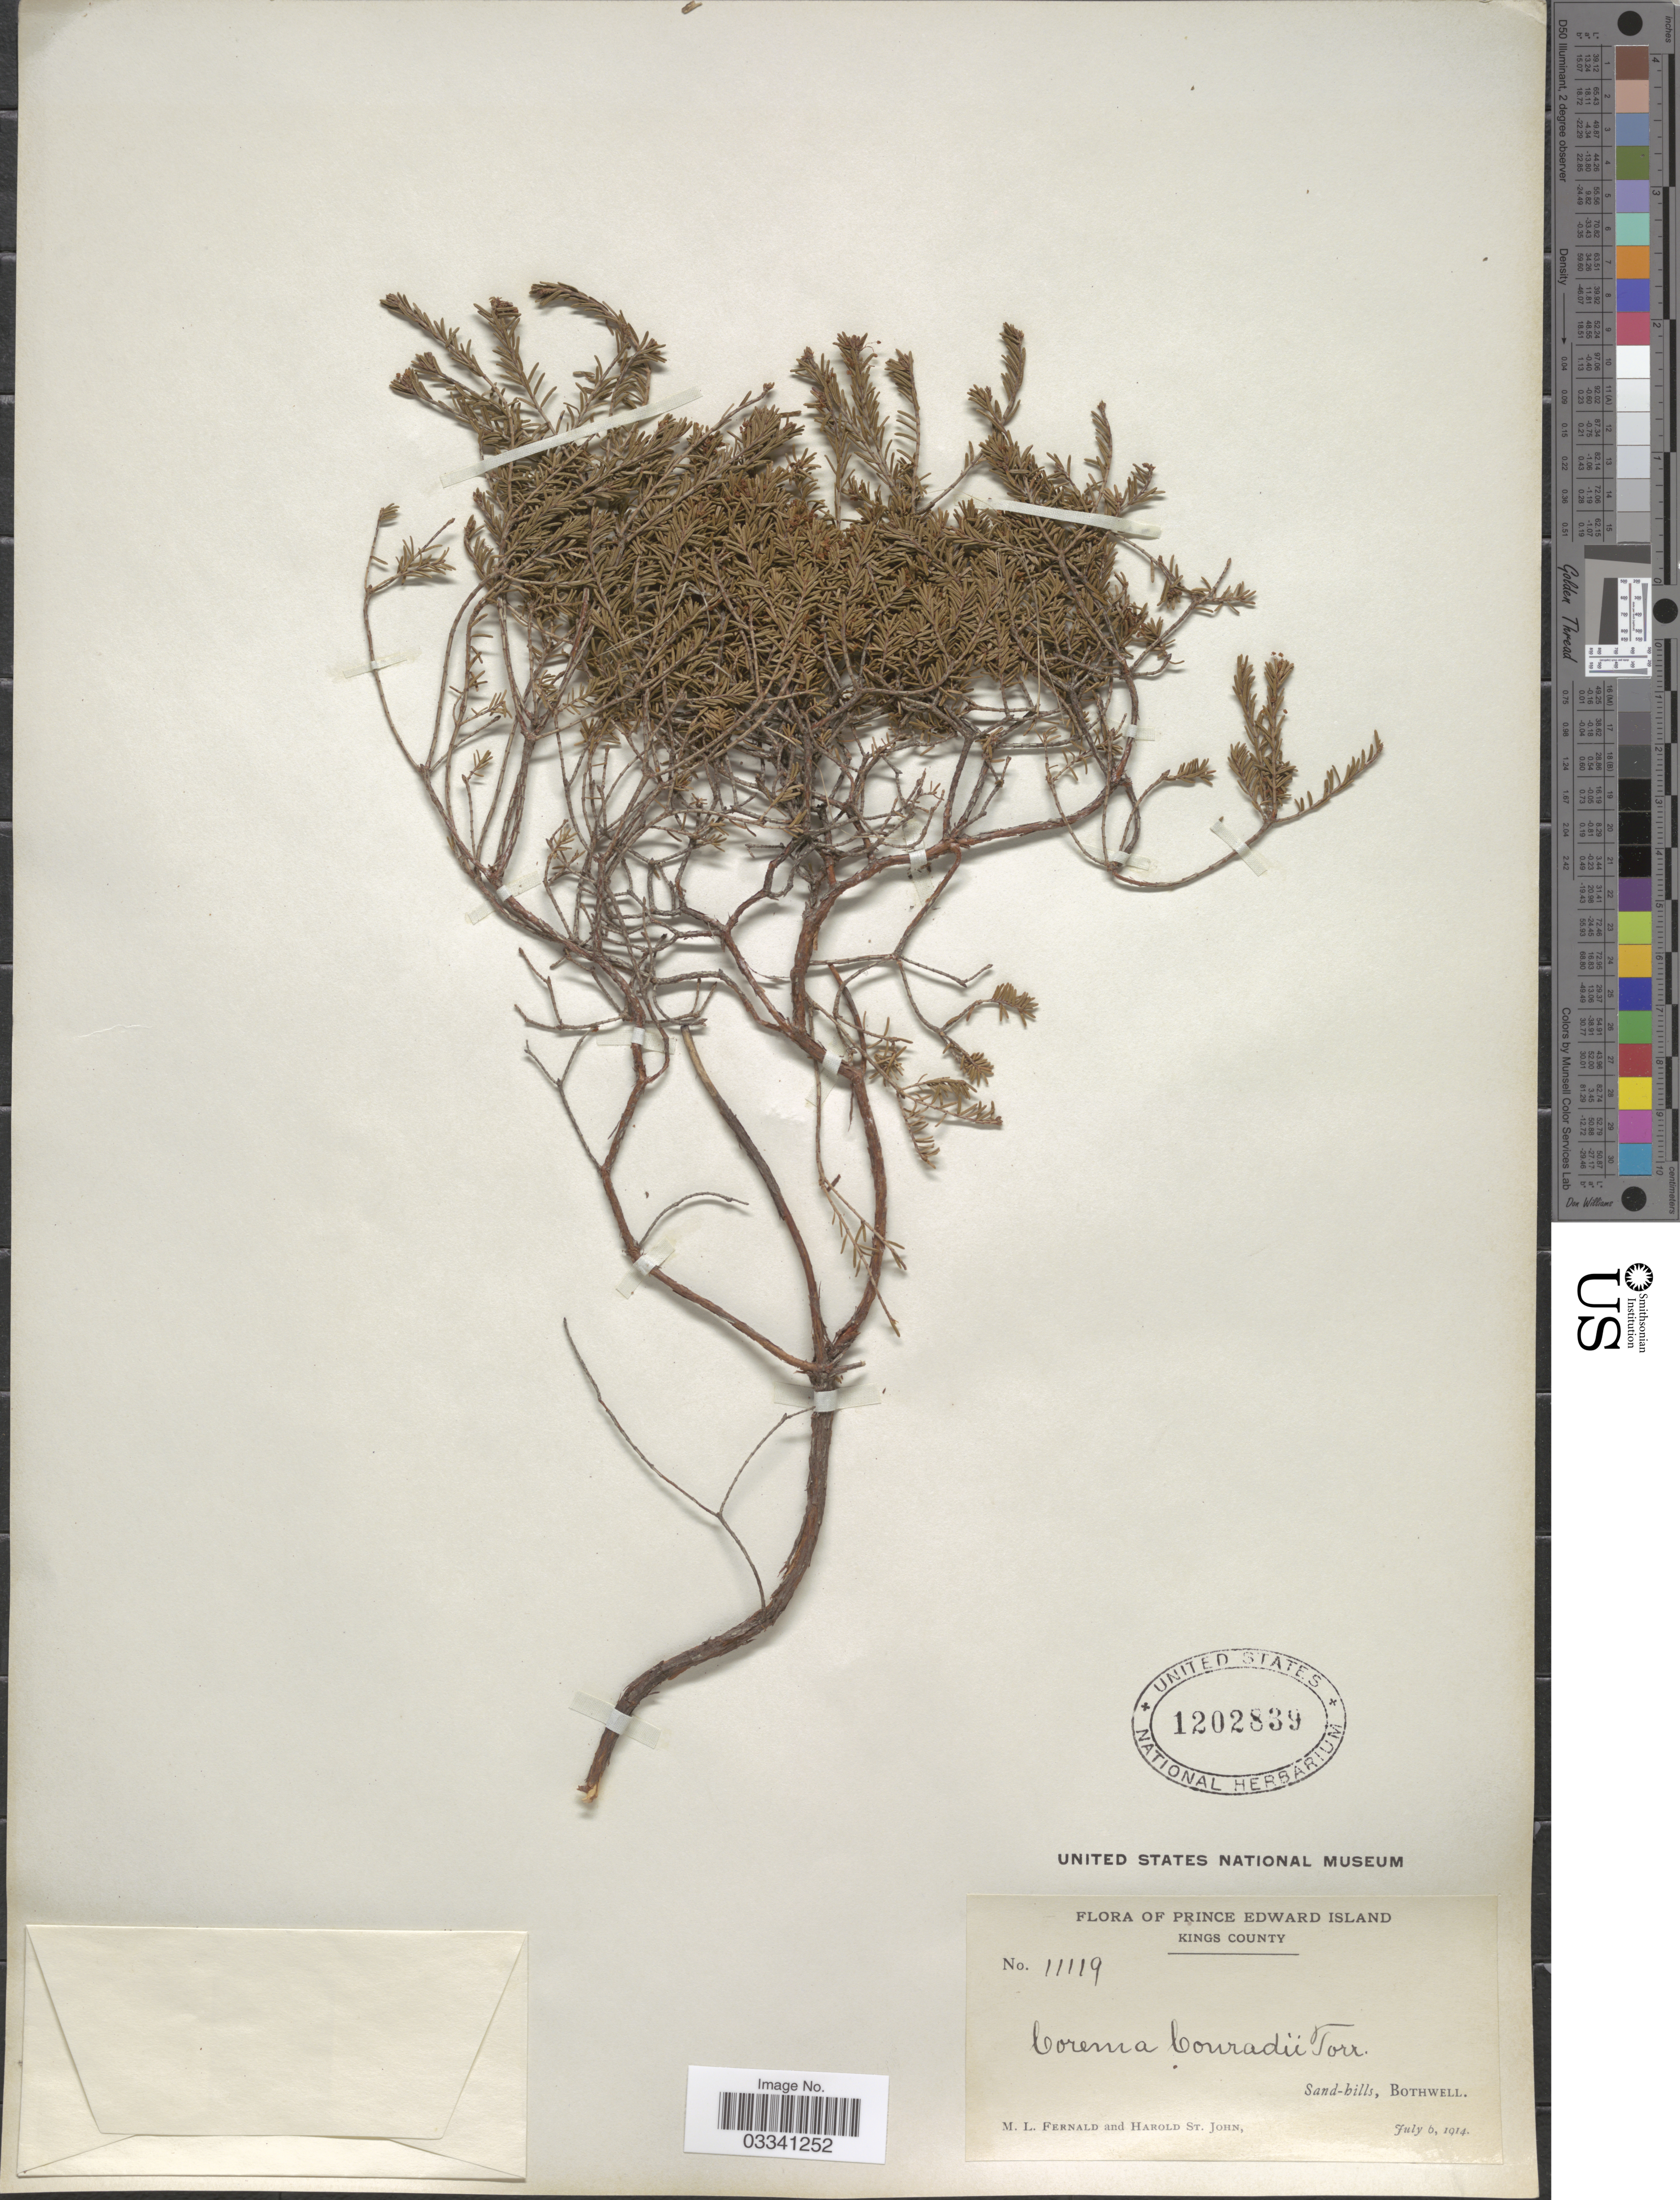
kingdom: Plantae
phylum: Tracheophyta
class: Magnoliopsida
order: Ericales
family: Ericaceae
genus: Corema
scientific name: Corema conradii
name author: Torr.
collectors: M. L. Fernald & H. St. John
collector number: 11119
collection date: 1914-07-06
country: Canada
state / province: Prince Edward Island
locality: Kings County. Sand-hills, Bothwell.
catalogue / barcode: US 1202839